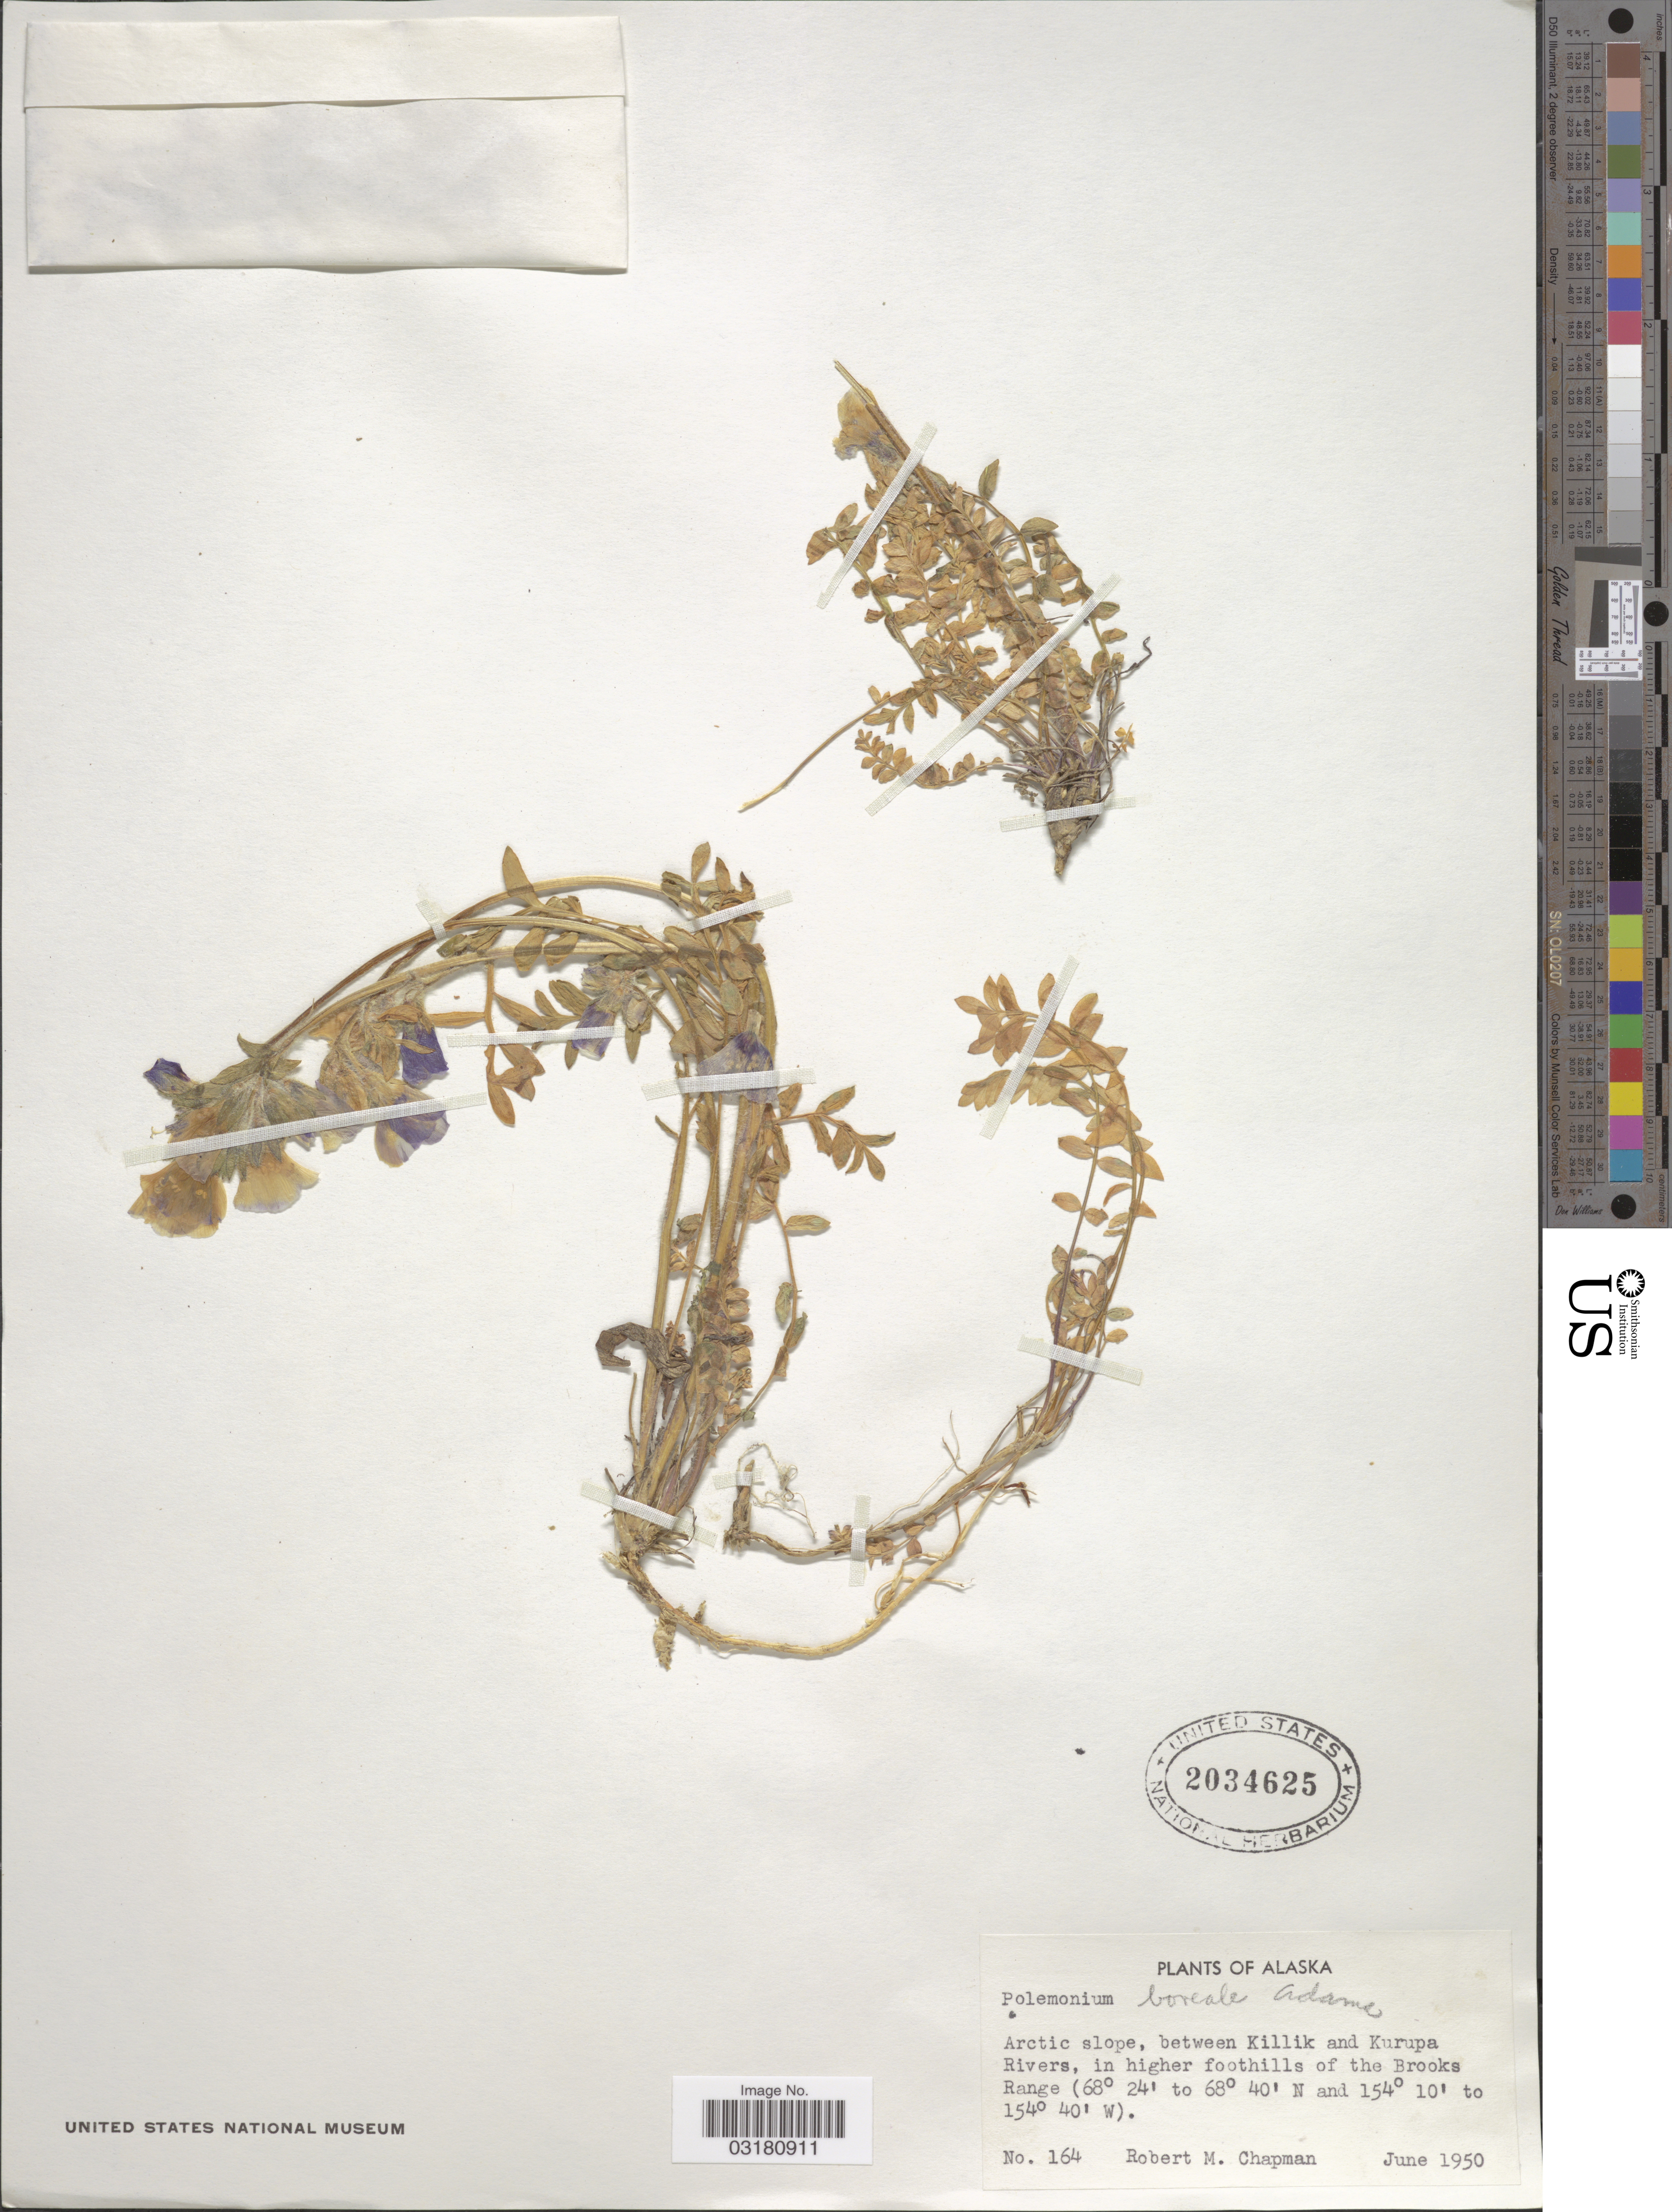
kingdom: Plantae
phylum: Tracheophyta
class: Magnoliopsida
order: Ericales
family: Polemoniaceae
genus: Polemonium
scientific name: Polemonium boreale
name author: Adams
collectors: R. M. Chapman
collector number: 164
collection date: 1950-06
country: United States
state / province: Alaska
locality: Arctic slope, between Killik and Kurupa Rivers, in higher foothills of the Brooks Range.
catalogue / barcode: US 2034625